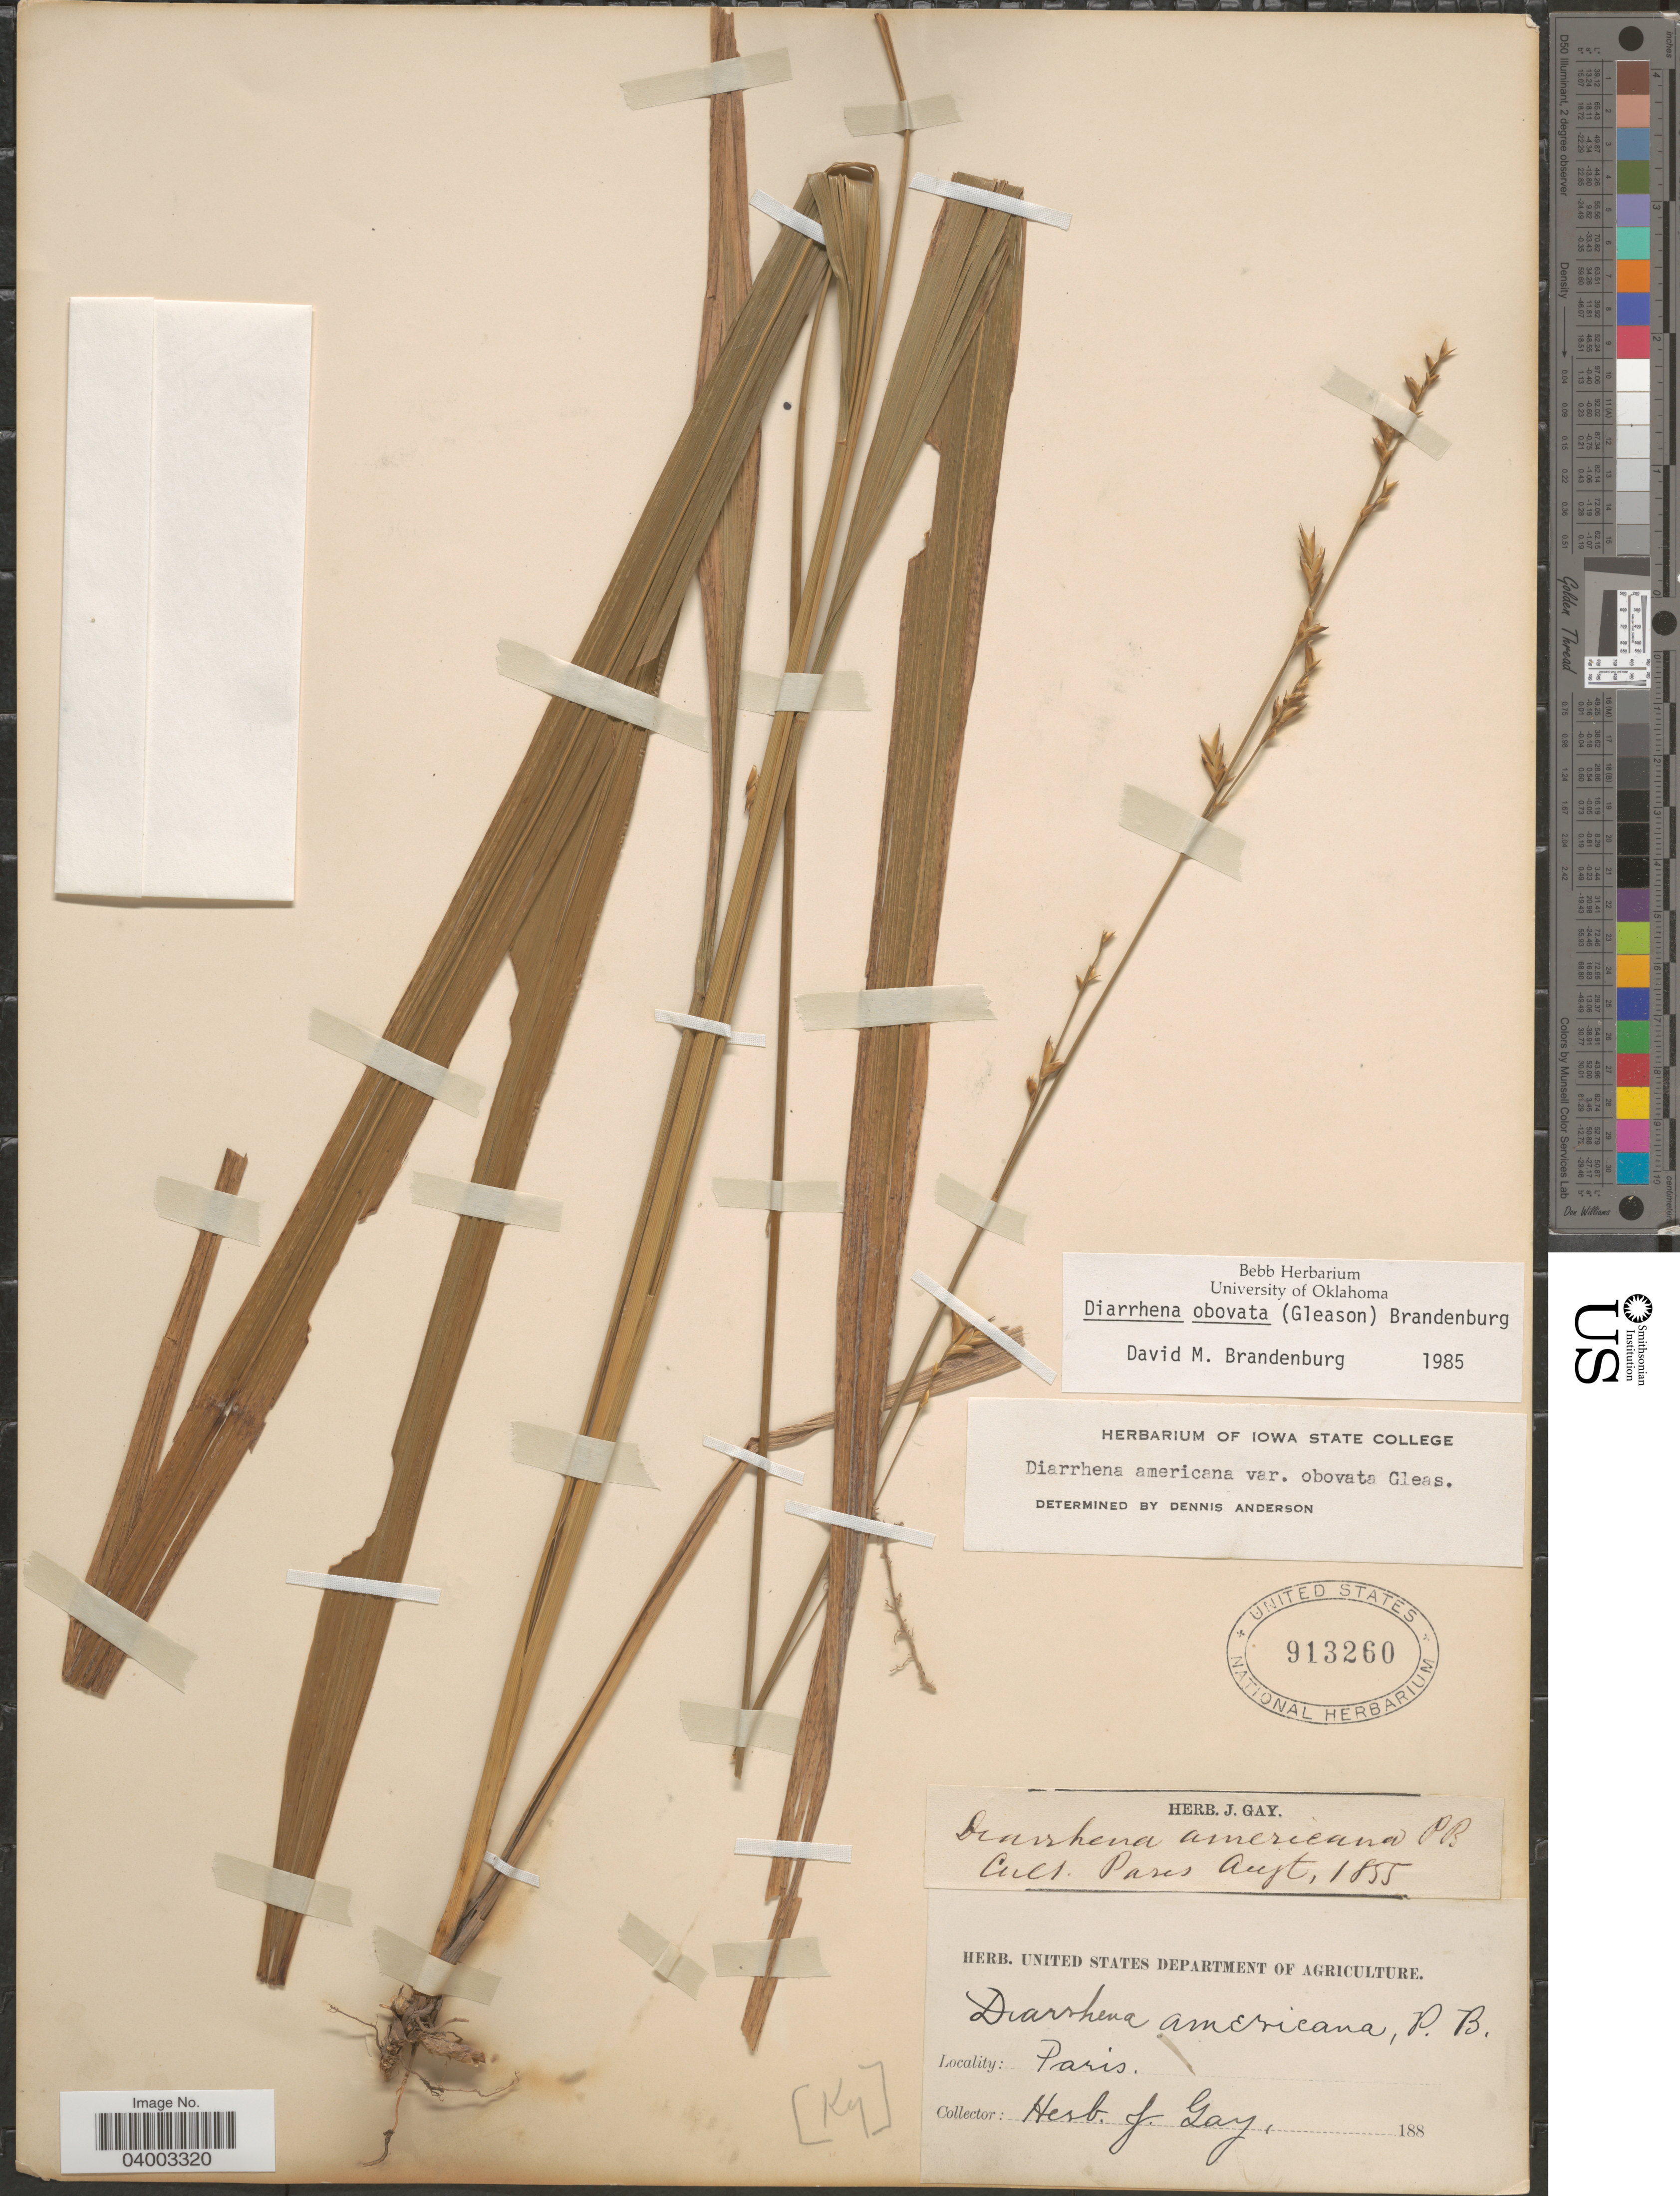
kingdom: Plantae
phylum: Tracheophyta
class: Liliopsida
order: Poales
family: Poaceae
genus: Diarrhena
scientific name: Diarrhena obovata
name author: (Gleason) Brandenburg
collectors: ex herb. J. Gay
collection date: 1855-08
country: United States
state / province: Kentucky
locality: Paris.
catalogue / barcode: US 913260